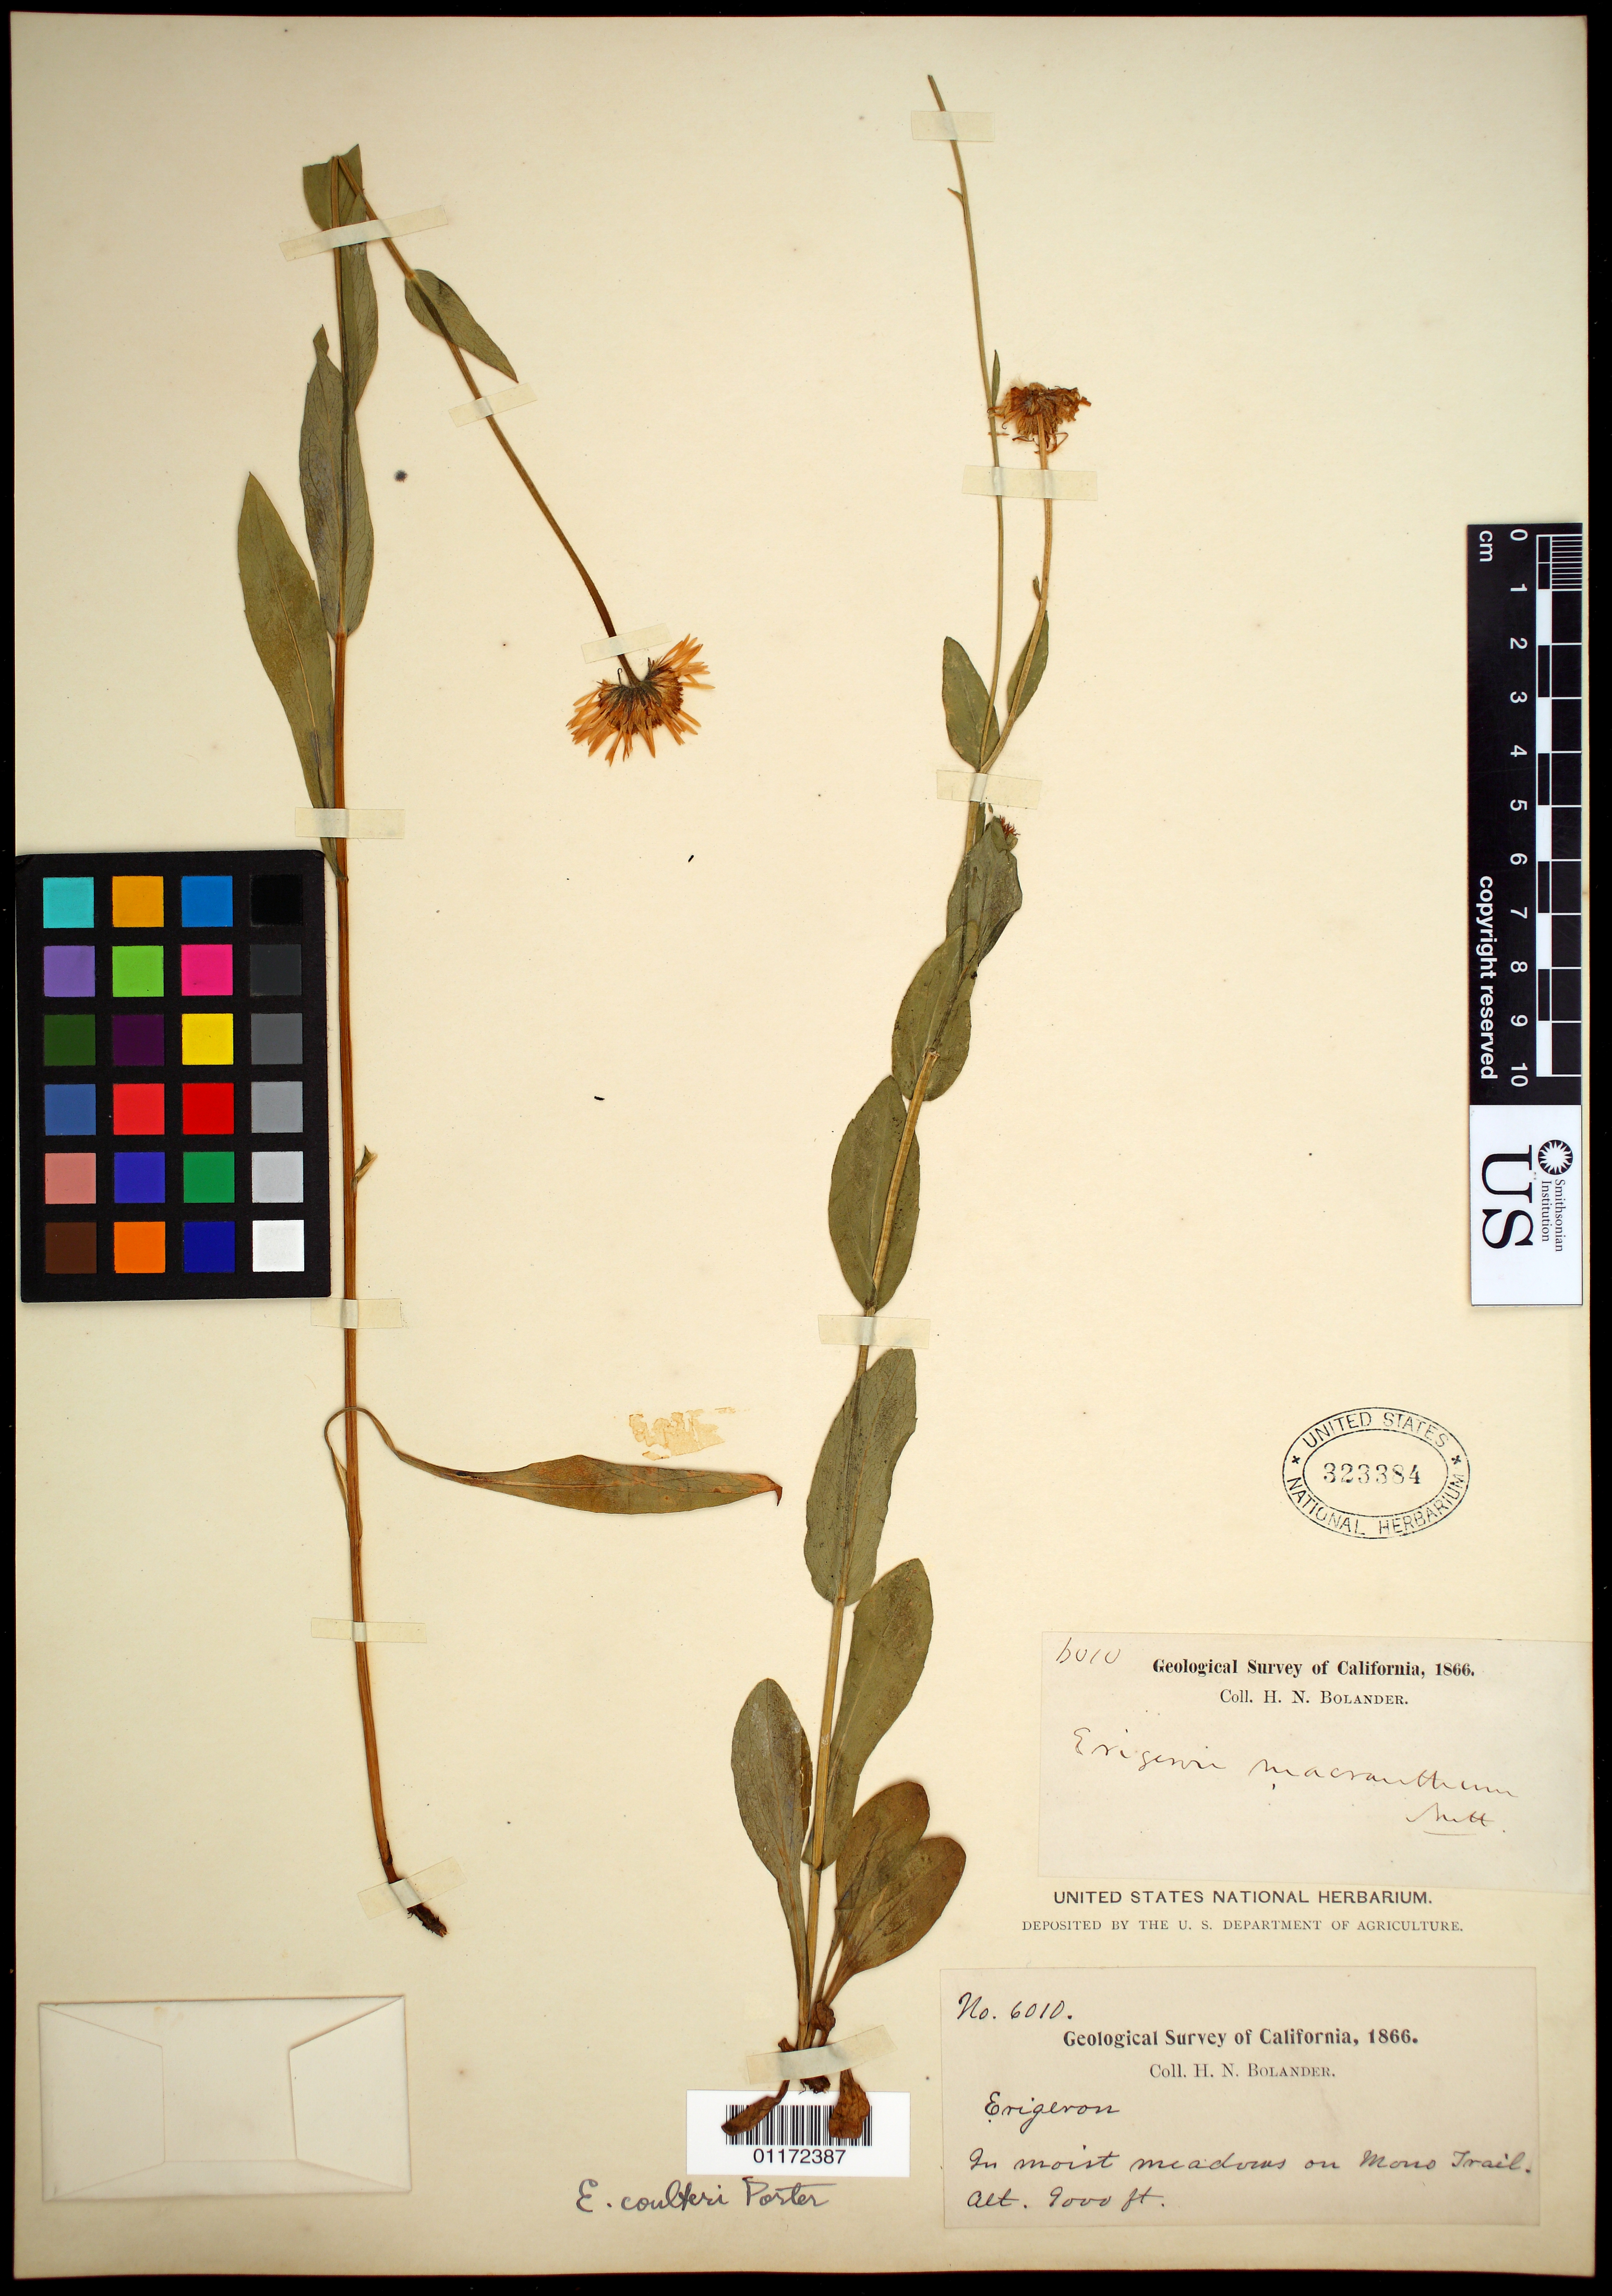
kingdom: Plantae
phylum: Tracheophyta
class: Magnoliopsida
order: Asterales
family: Asteraceae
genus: Erigeron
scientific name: Erigeron coulteri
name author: Porter in Porter & J.M. Coult.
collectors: H. Bolander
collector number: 6010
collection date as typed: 1866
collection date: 1866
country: United States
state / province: California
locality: in moist meadows on Mono Trail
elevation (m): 2743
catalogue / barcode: US 323384